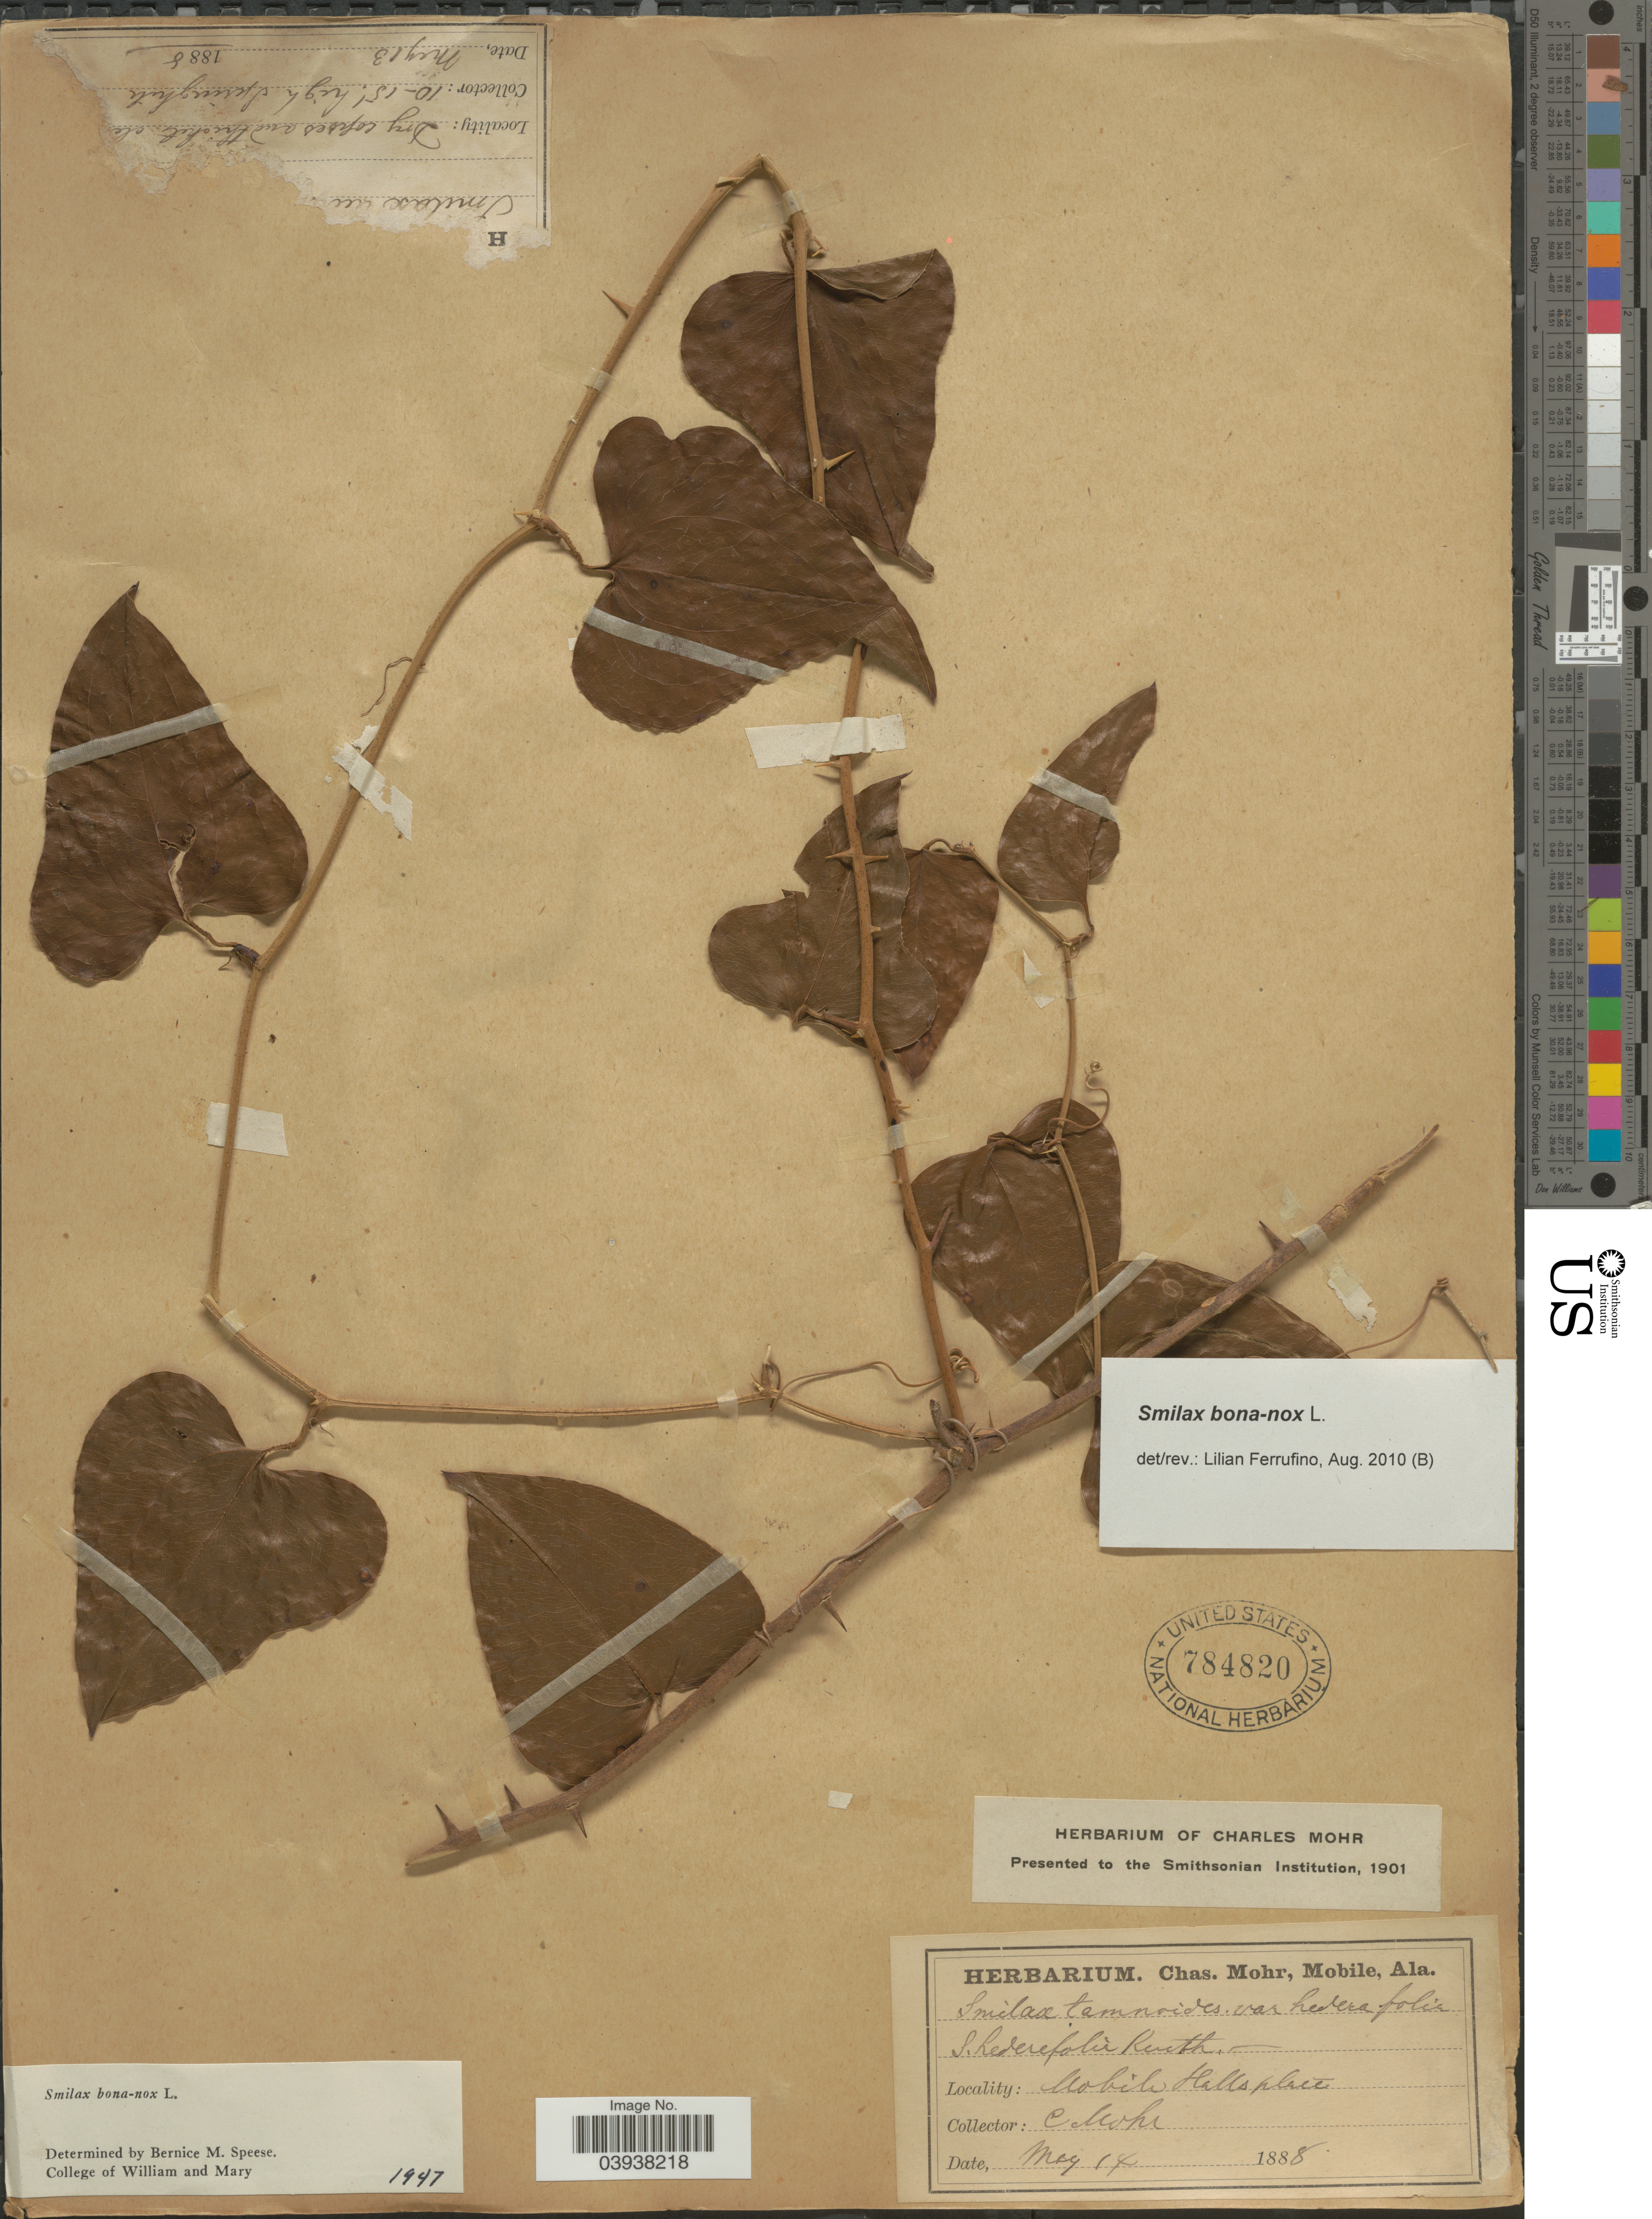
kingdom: Plantae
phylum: Tracheophyta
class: Liliopsida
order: Liliales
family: Smilacaceae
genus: Smilax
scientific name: Smilax bona-nox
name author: L.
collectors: Mohr, C. T. (herbarium)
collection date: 1888-05-14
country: United States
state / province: Alabama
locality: Mobile Halls place.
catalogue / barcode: US 784820